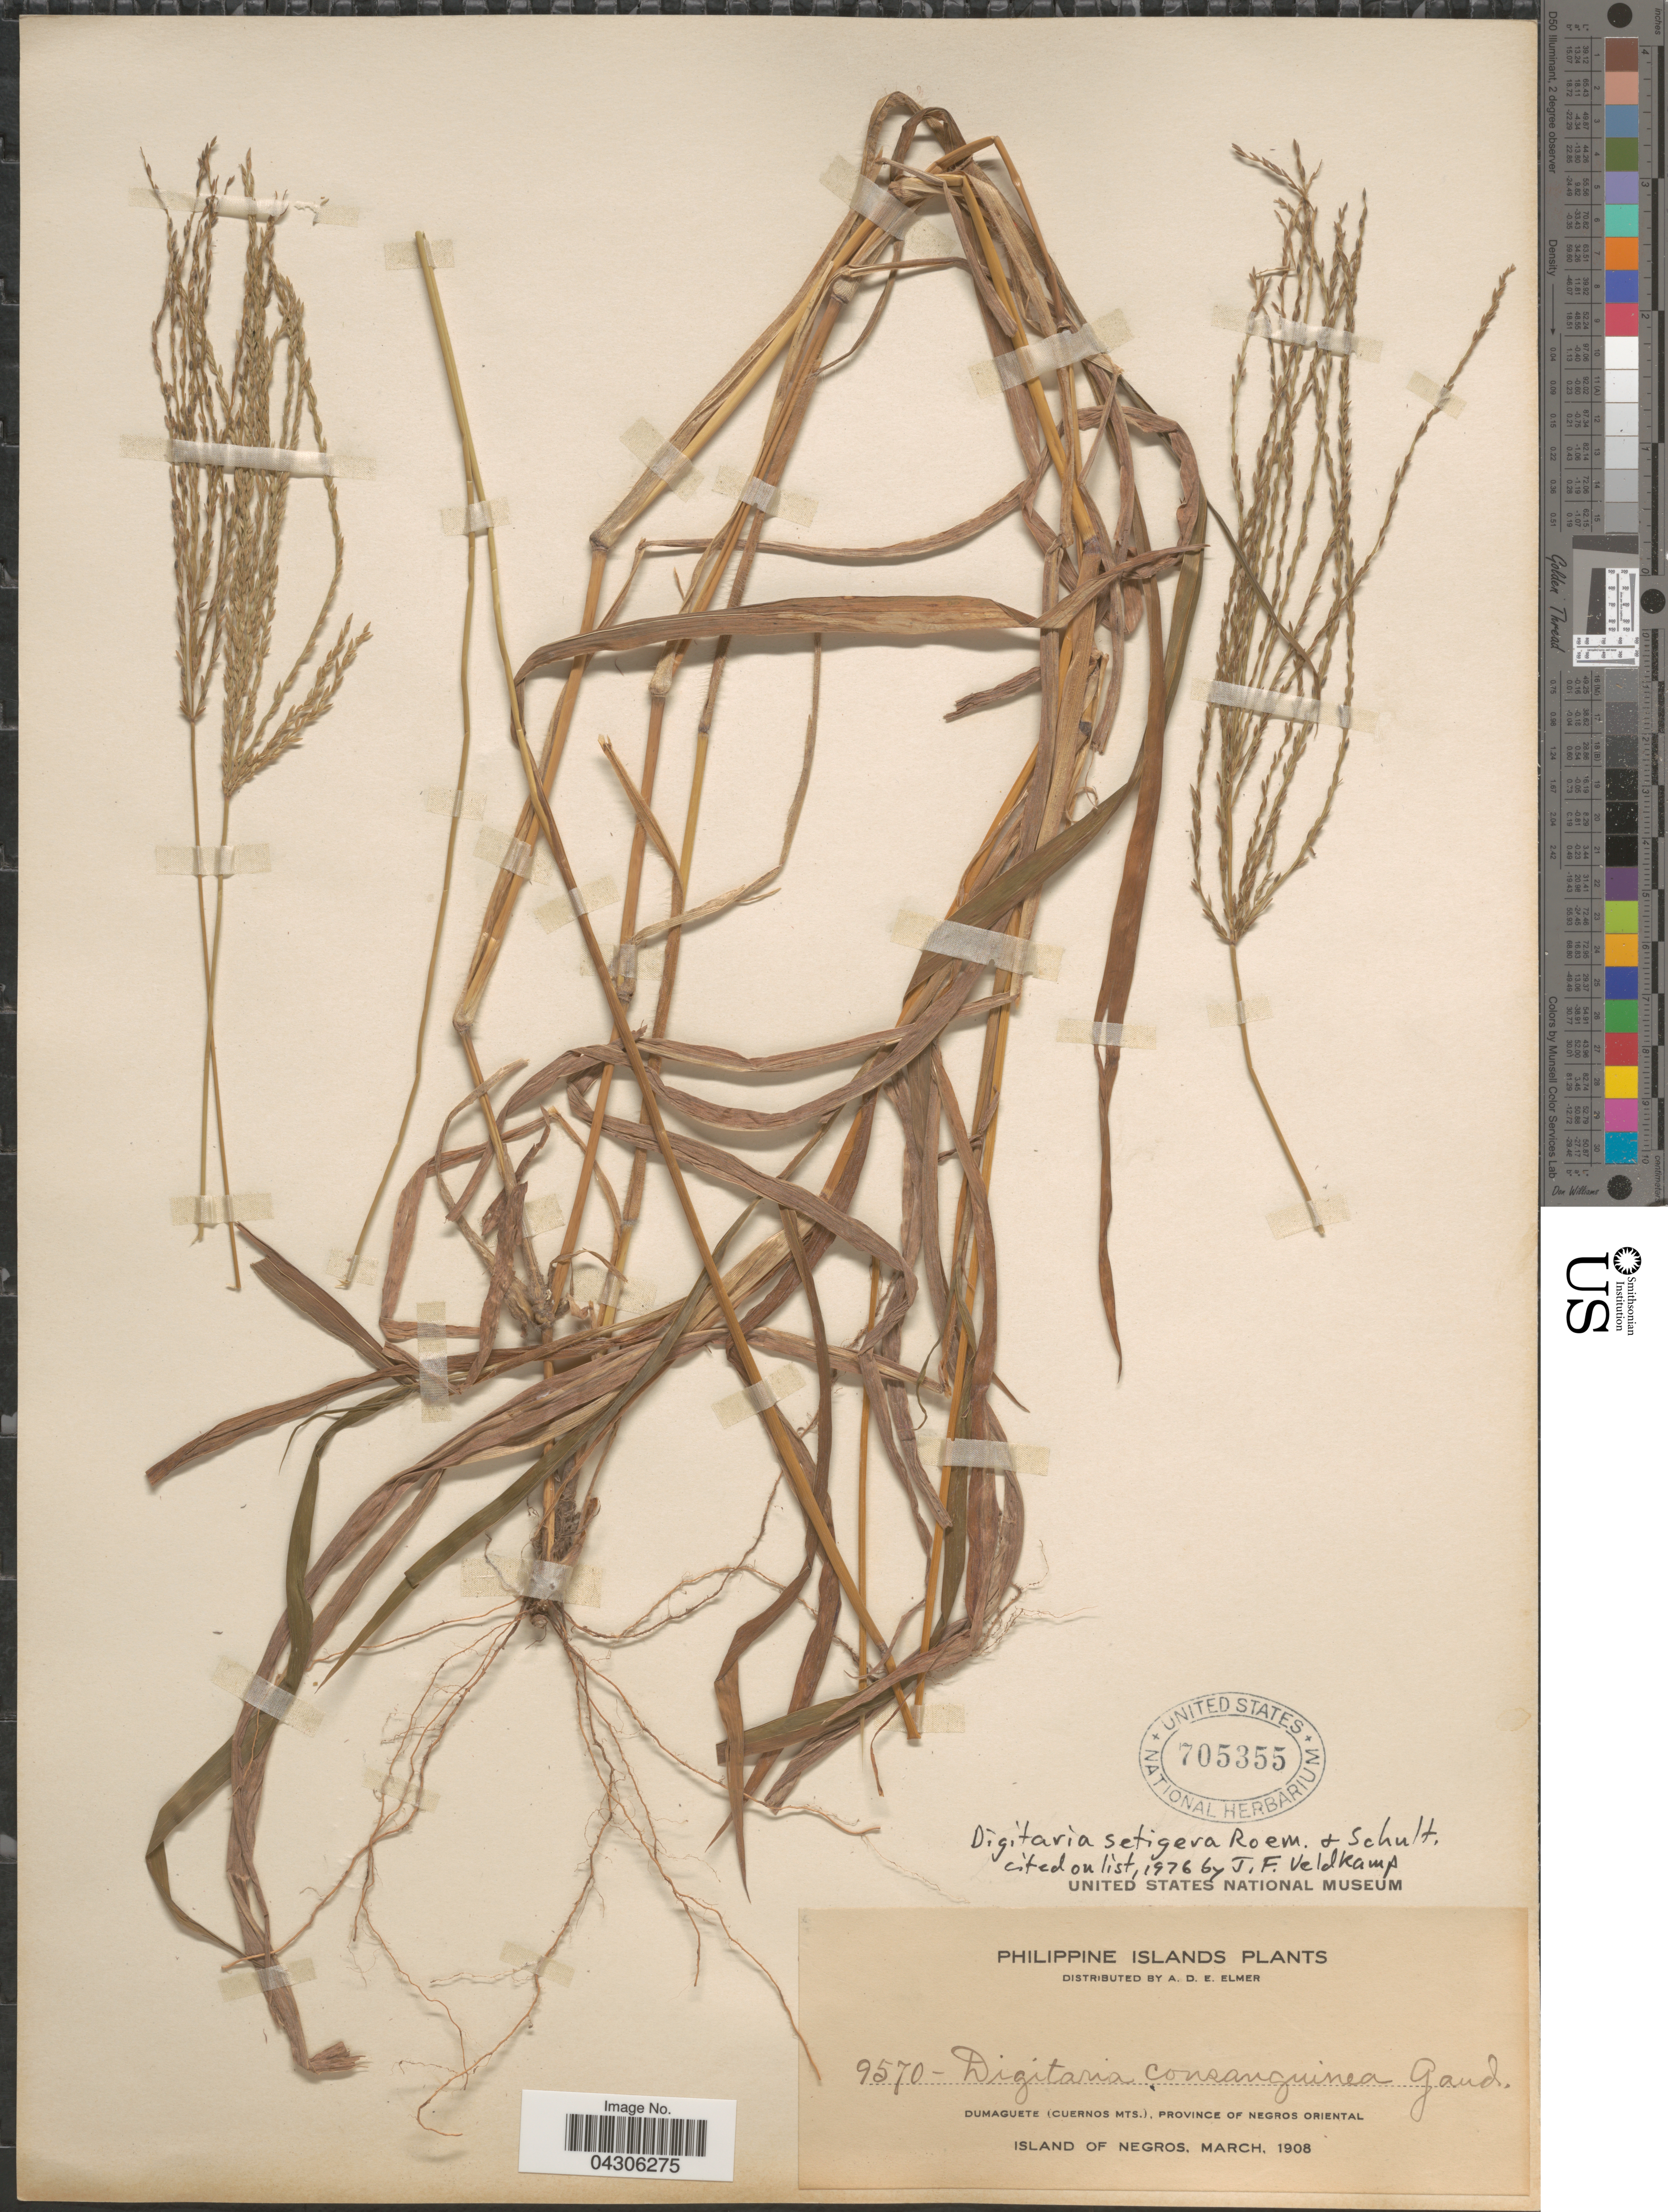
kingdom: Plantae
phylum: Tracheophyta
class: Liliopsida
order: Poales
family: Poaceae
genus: Digitaria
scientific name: Digitaria setigera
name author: Roth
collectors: A. D. E. Elmer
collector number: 9570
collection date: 1908-03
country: Philippines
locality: Philippine Islands. Dumaguete (Vuernos Mts.), Province of Negros Oriental. Island of Negros.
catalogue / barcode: US 705355